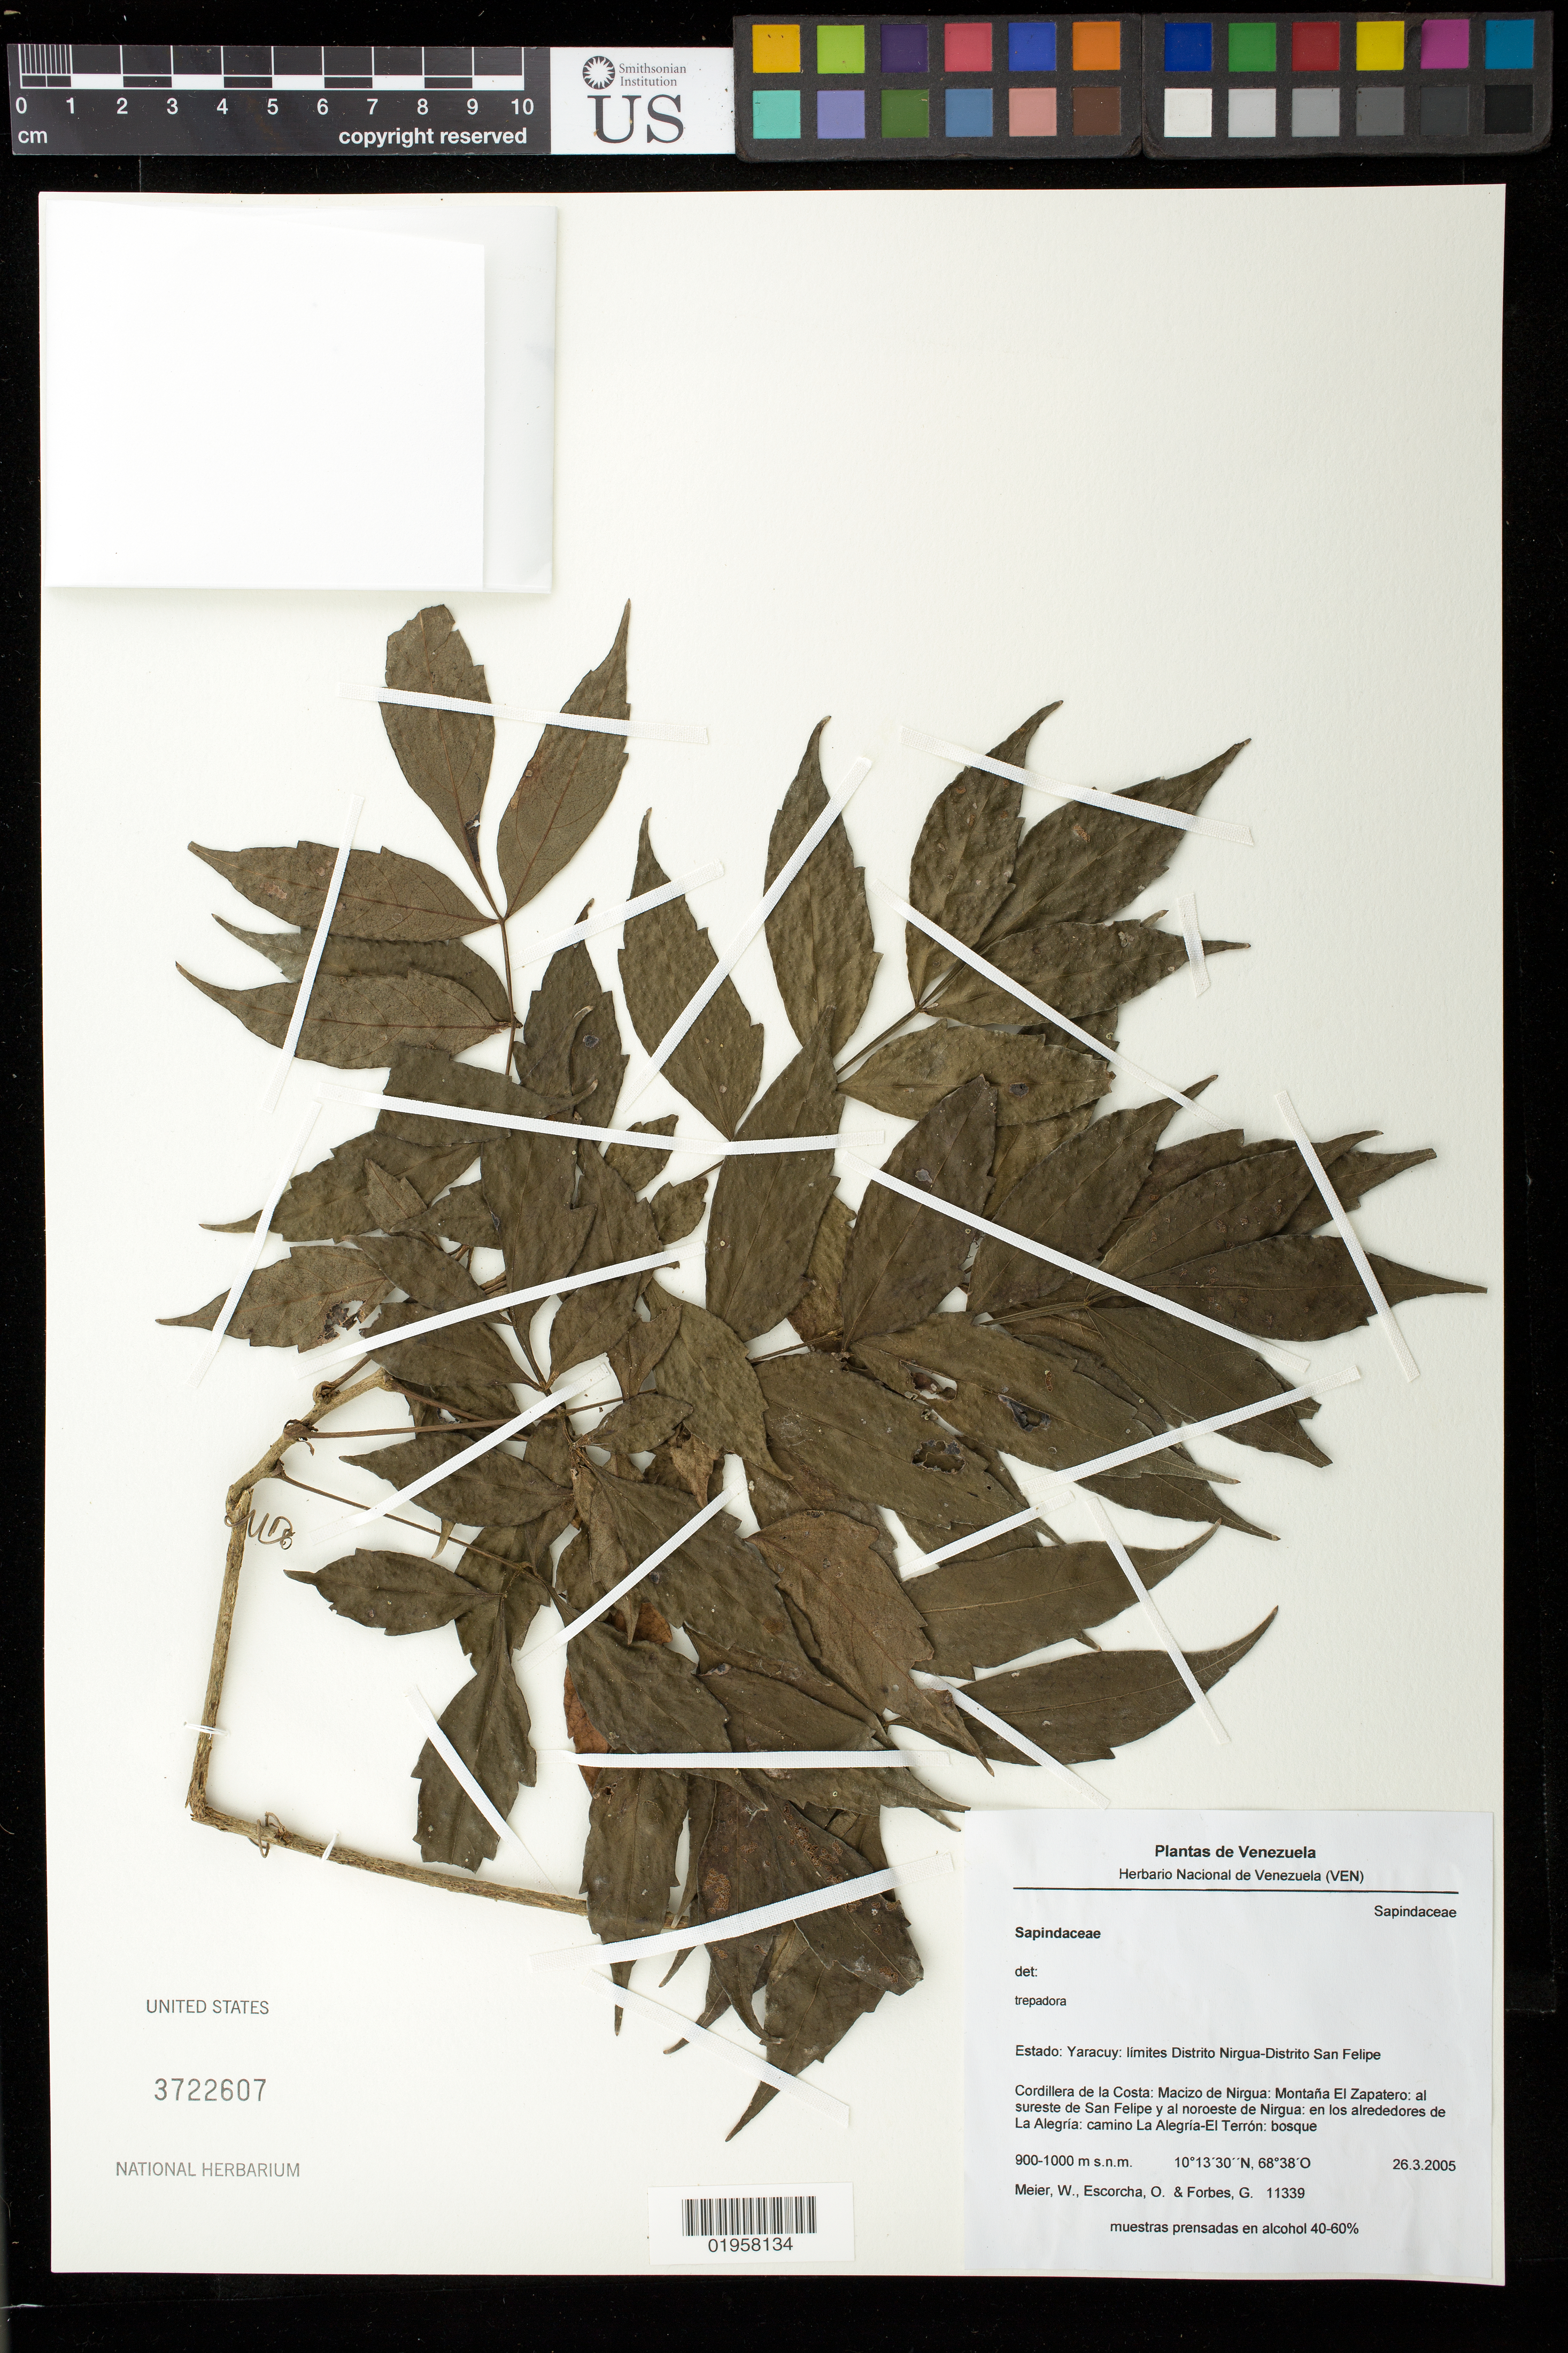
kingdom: Plantae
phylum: Tracheophyta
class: Magnoliopsida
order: Sapindales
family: Sapindaceae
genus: Paullinia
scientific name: Paullinia cauliflora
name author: Jacq.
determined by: Acevedo-Rodríguez, P., (BOT), Smithsonian Institution - National Museum of Natural History (UNITED STATES)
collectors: W. Meier, O. Escorcha & G. Forbes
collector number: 11339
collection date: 2005-03-26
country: Venezuela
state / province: Yaracuy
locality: Limites Distrito Nirgua-Distrito San Felipe. Cordillera de la Costa; Macizo de Nirgua; Montaña El Zapatero; al sureste de San Felipe y al noroeste de Nirgua; en los alrededores de La Alegria; camino La Alegria-El Terrón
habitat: Bosque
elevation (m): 900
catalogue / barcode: US 3722607